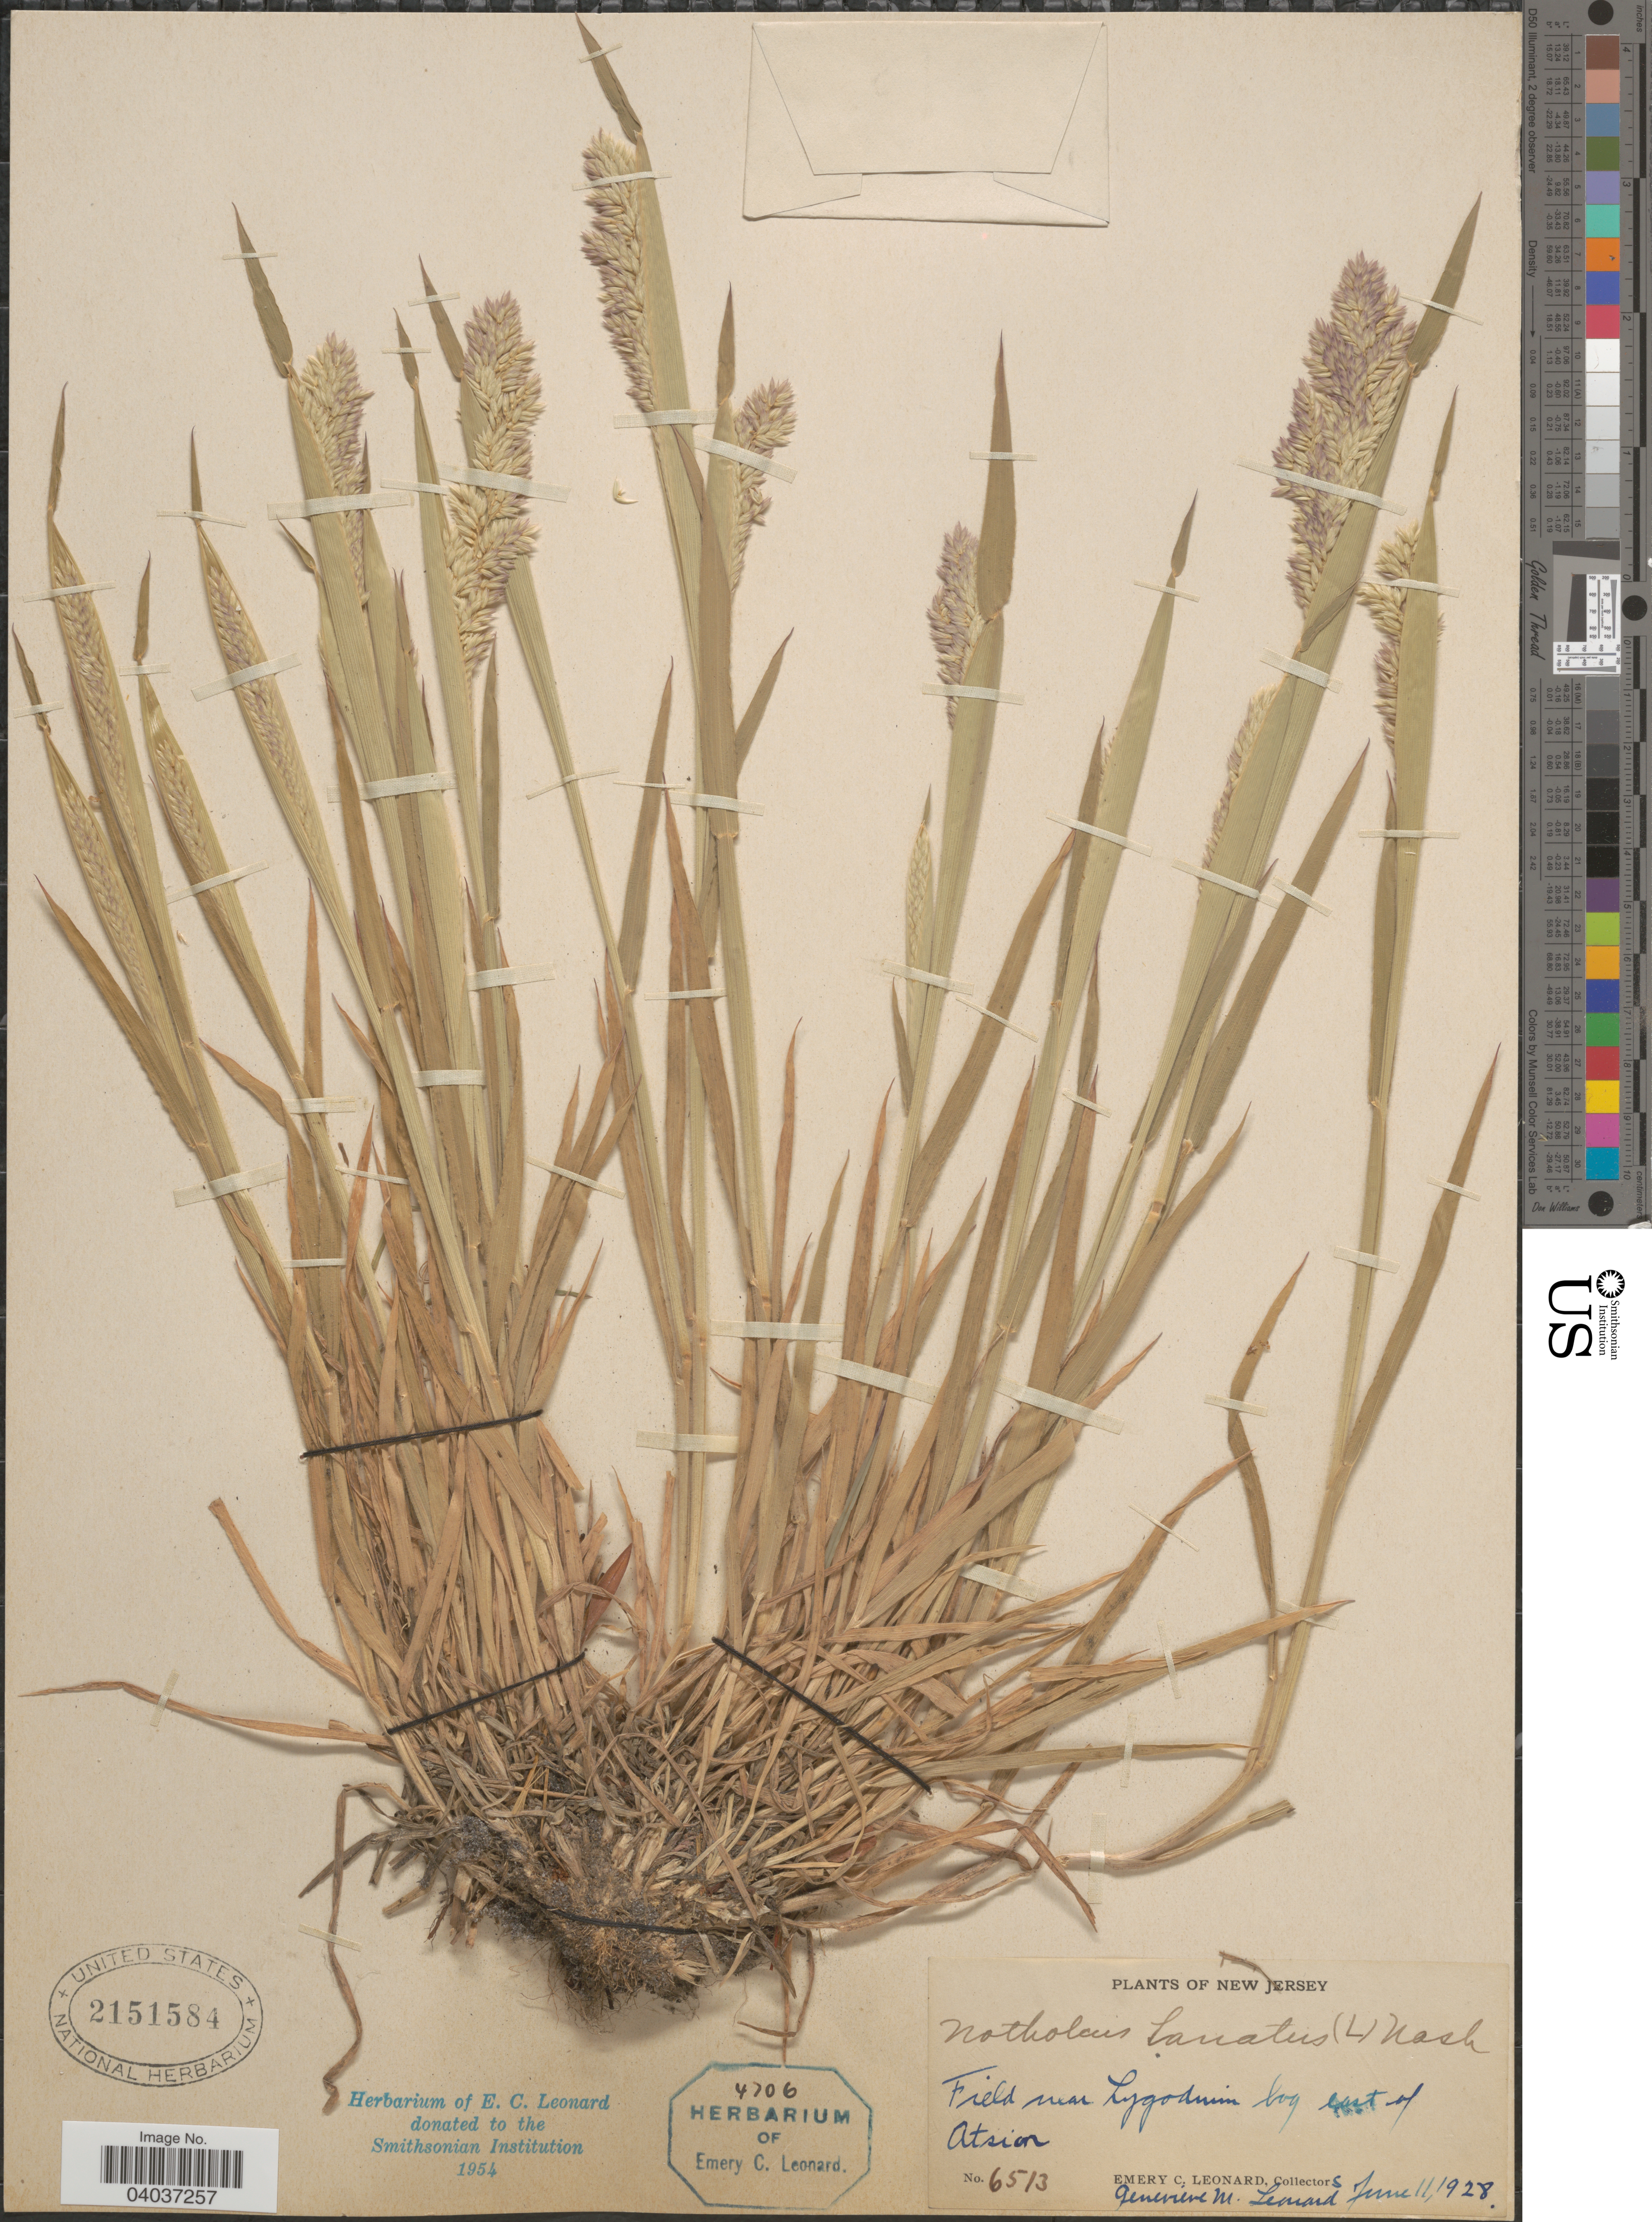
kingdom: Plantae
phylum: Tracheophyta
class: Liliopsida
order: Poales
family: Poaceae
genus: Holcus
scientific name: Holcus lanatus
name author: L.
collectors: E. C. Leonard & G. M. Leonard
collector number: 6513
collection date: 1928-06-11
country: United States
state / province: New Jersey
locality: Field near Lygodium bog east of Atsion.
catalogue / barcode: US 2151584